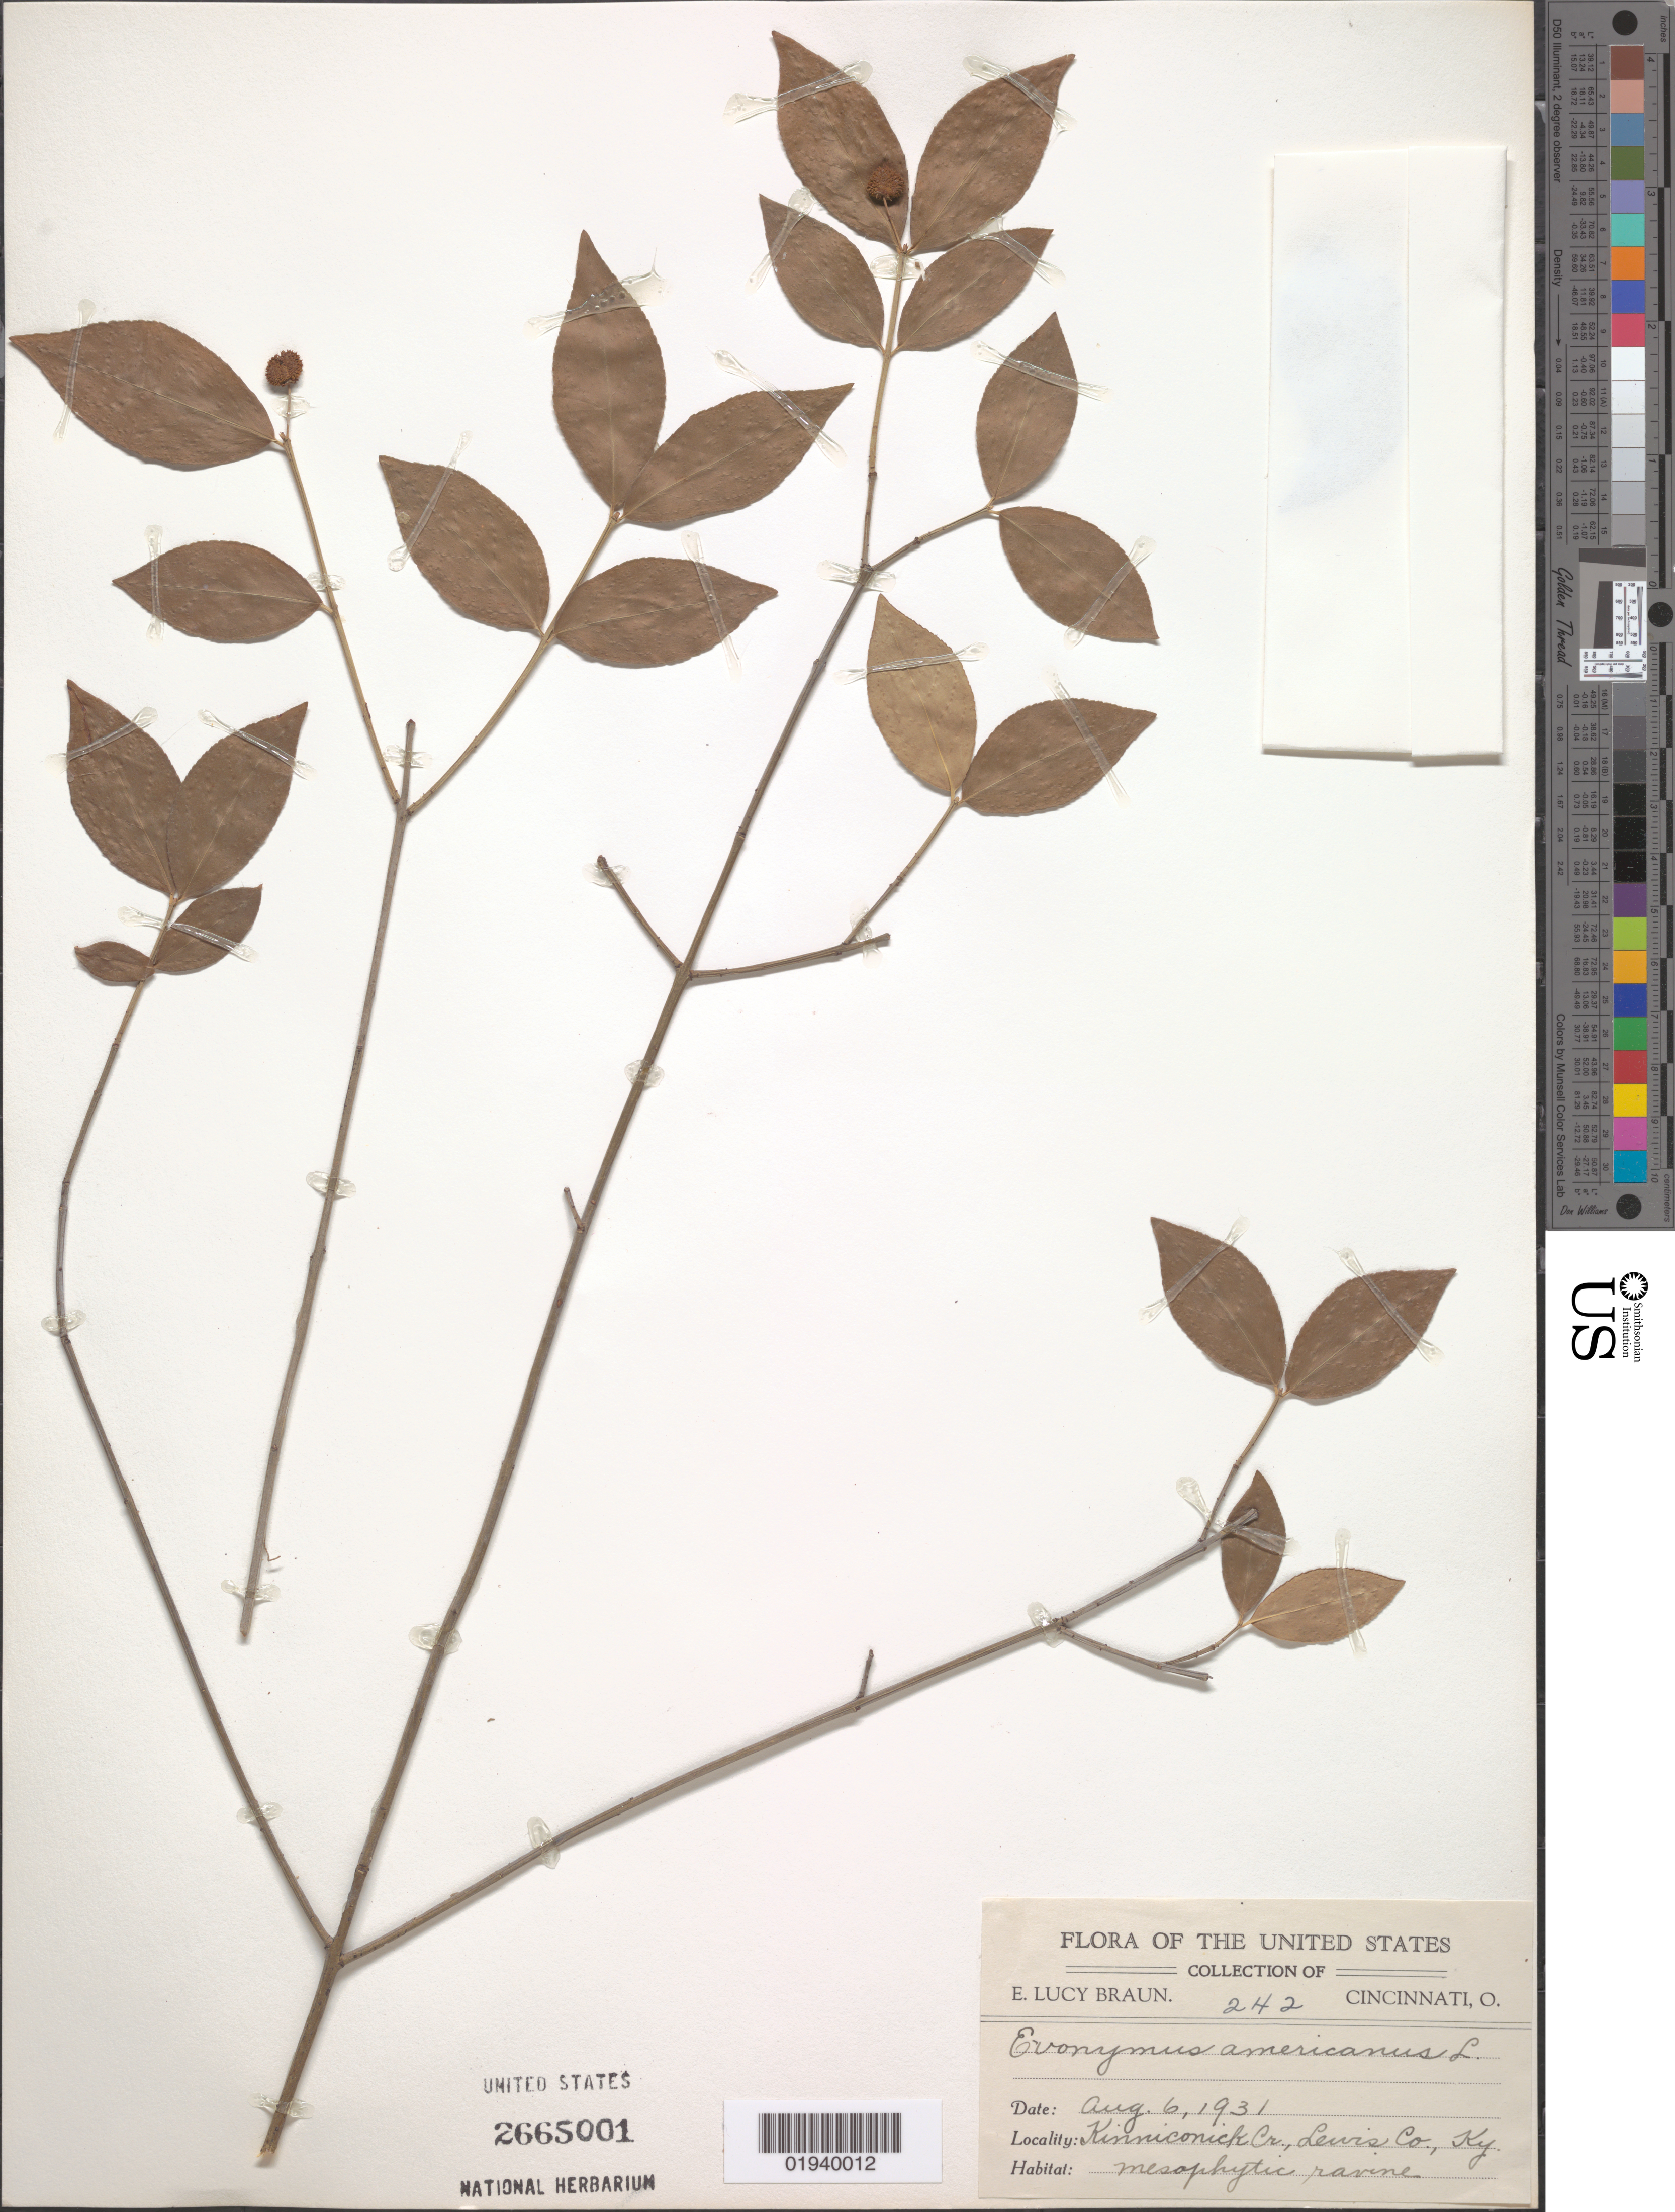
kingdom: Plantae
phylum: Tracheophyta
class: Magnoliopsida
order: Celastrales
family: Celastraceae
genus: Euonymus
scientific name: Euonymus americanus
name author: L.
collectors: E. L. Braun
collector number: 242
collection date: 1931-08-06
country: United States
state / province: Kentucky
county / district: Lewis County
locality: Kinniconick Creek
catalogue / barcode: US 2665001